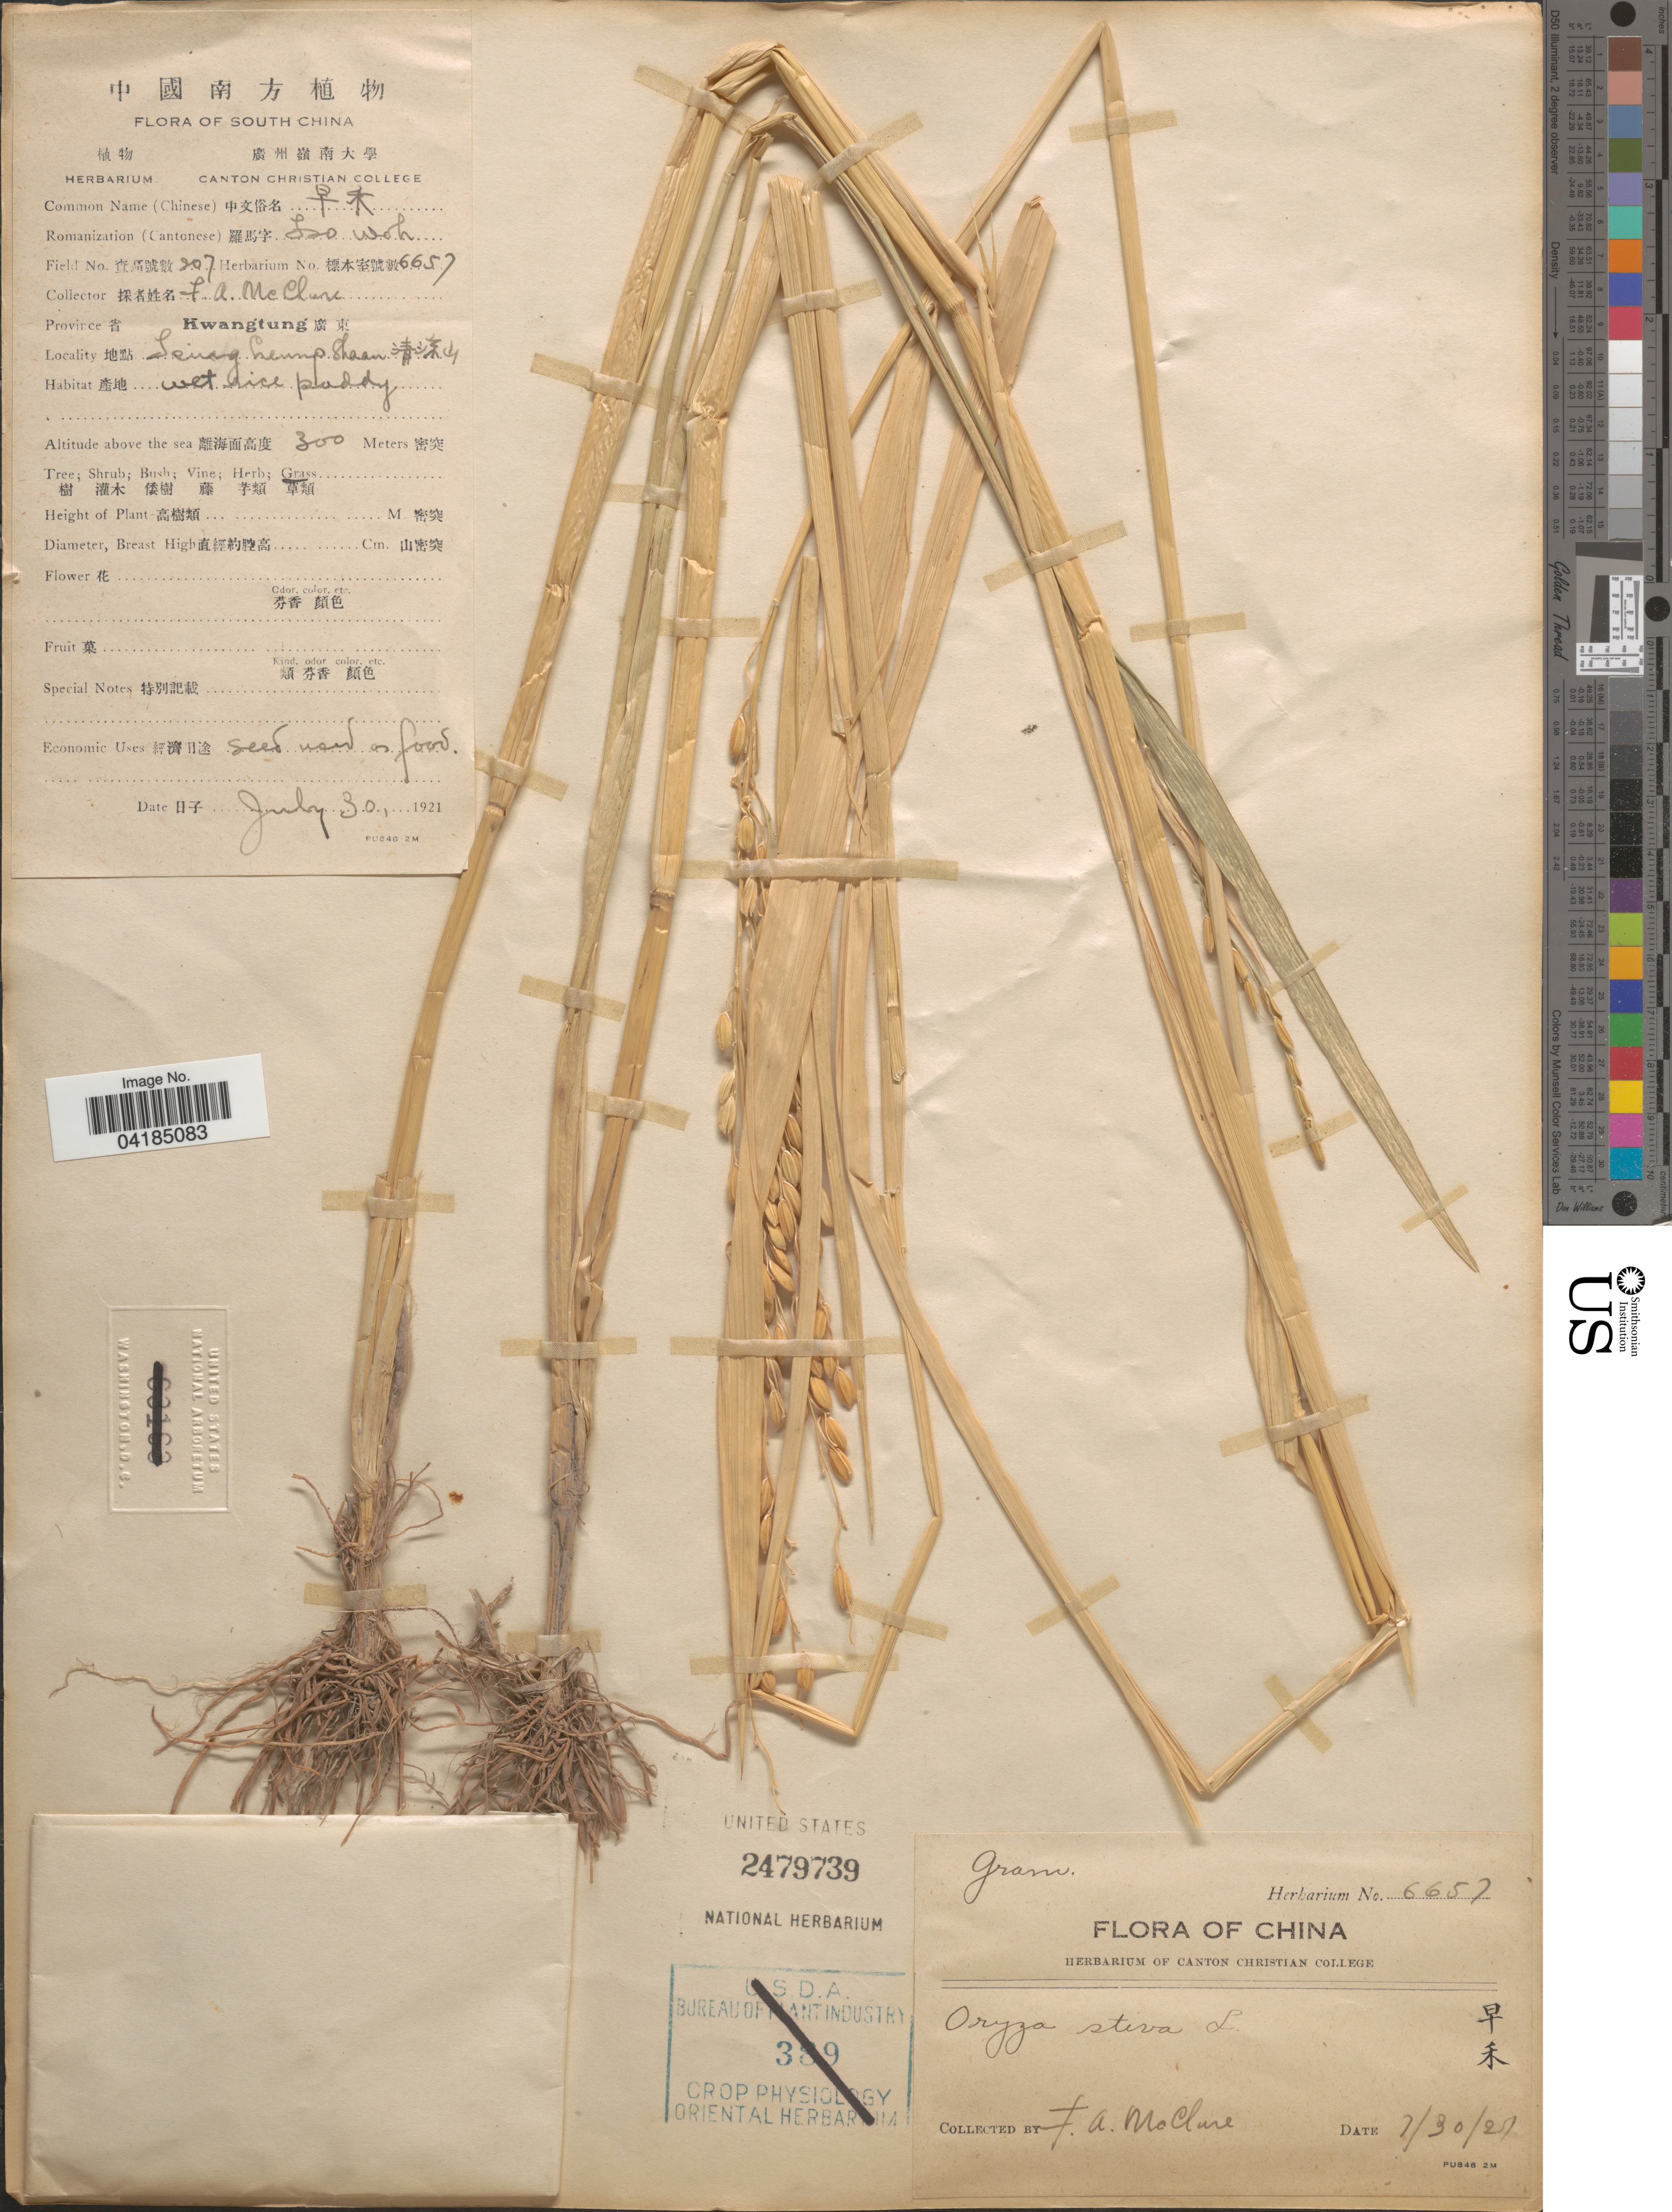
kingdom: Plantae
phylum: Tracheophyta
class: Liliopsida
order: Poales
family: Poaceae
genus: Oryza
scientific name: Oryza sativa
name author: L.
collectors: F. A. McClure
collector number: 207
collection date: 1921-07-30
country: China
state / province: Guangdong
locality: Province Kwangtung. Seinag Lemp Shaan [interpreted] X.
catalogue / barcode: US 2479739